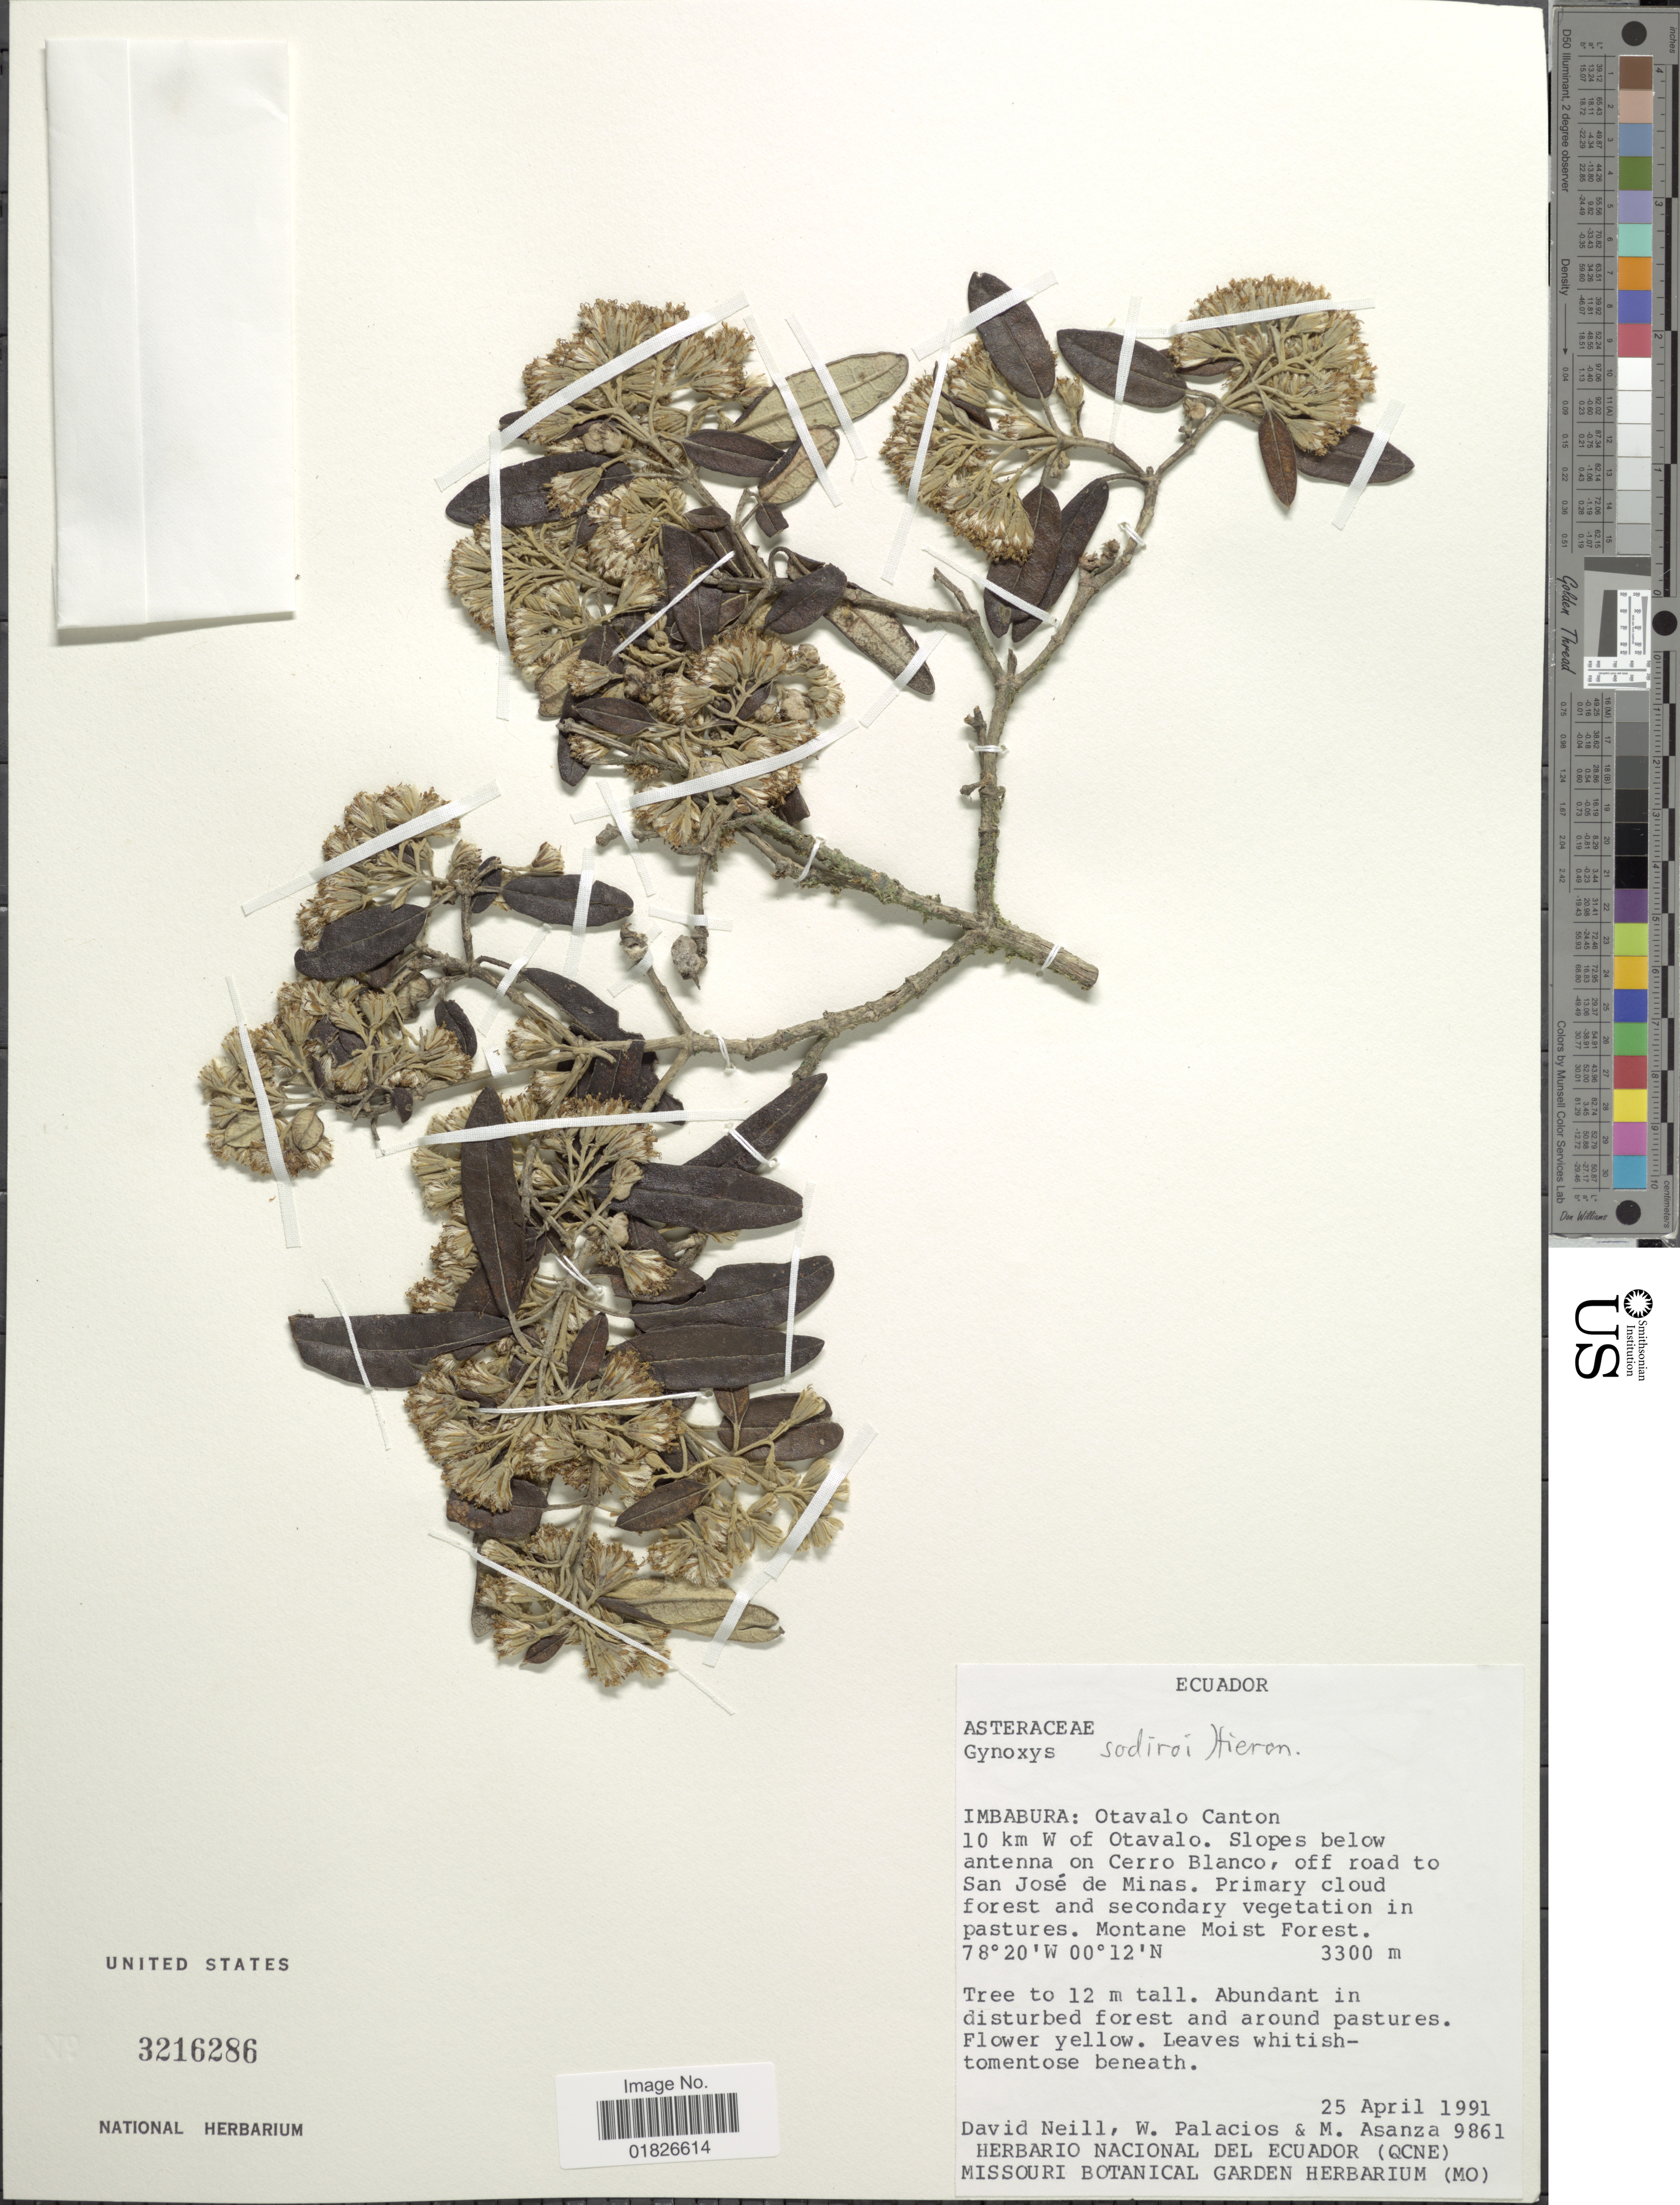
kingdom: Plantae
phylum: Tracheophyta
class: Magnoliopsida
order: Asterales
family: Asteraceae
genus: Gynoxys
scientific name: Gynoxys sodiroi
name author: Hieron.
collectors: D. Neill, W. Palacios & M. Asanza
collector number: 9861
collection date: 1991-04-25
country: Ecuador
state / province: Imbabura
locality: Otavalo Canton, 10 km W of Otavalo, slopes below antenna on Cerro Blanco, off road to San Jose de Minas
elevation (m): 3300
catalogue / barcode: US 3216286